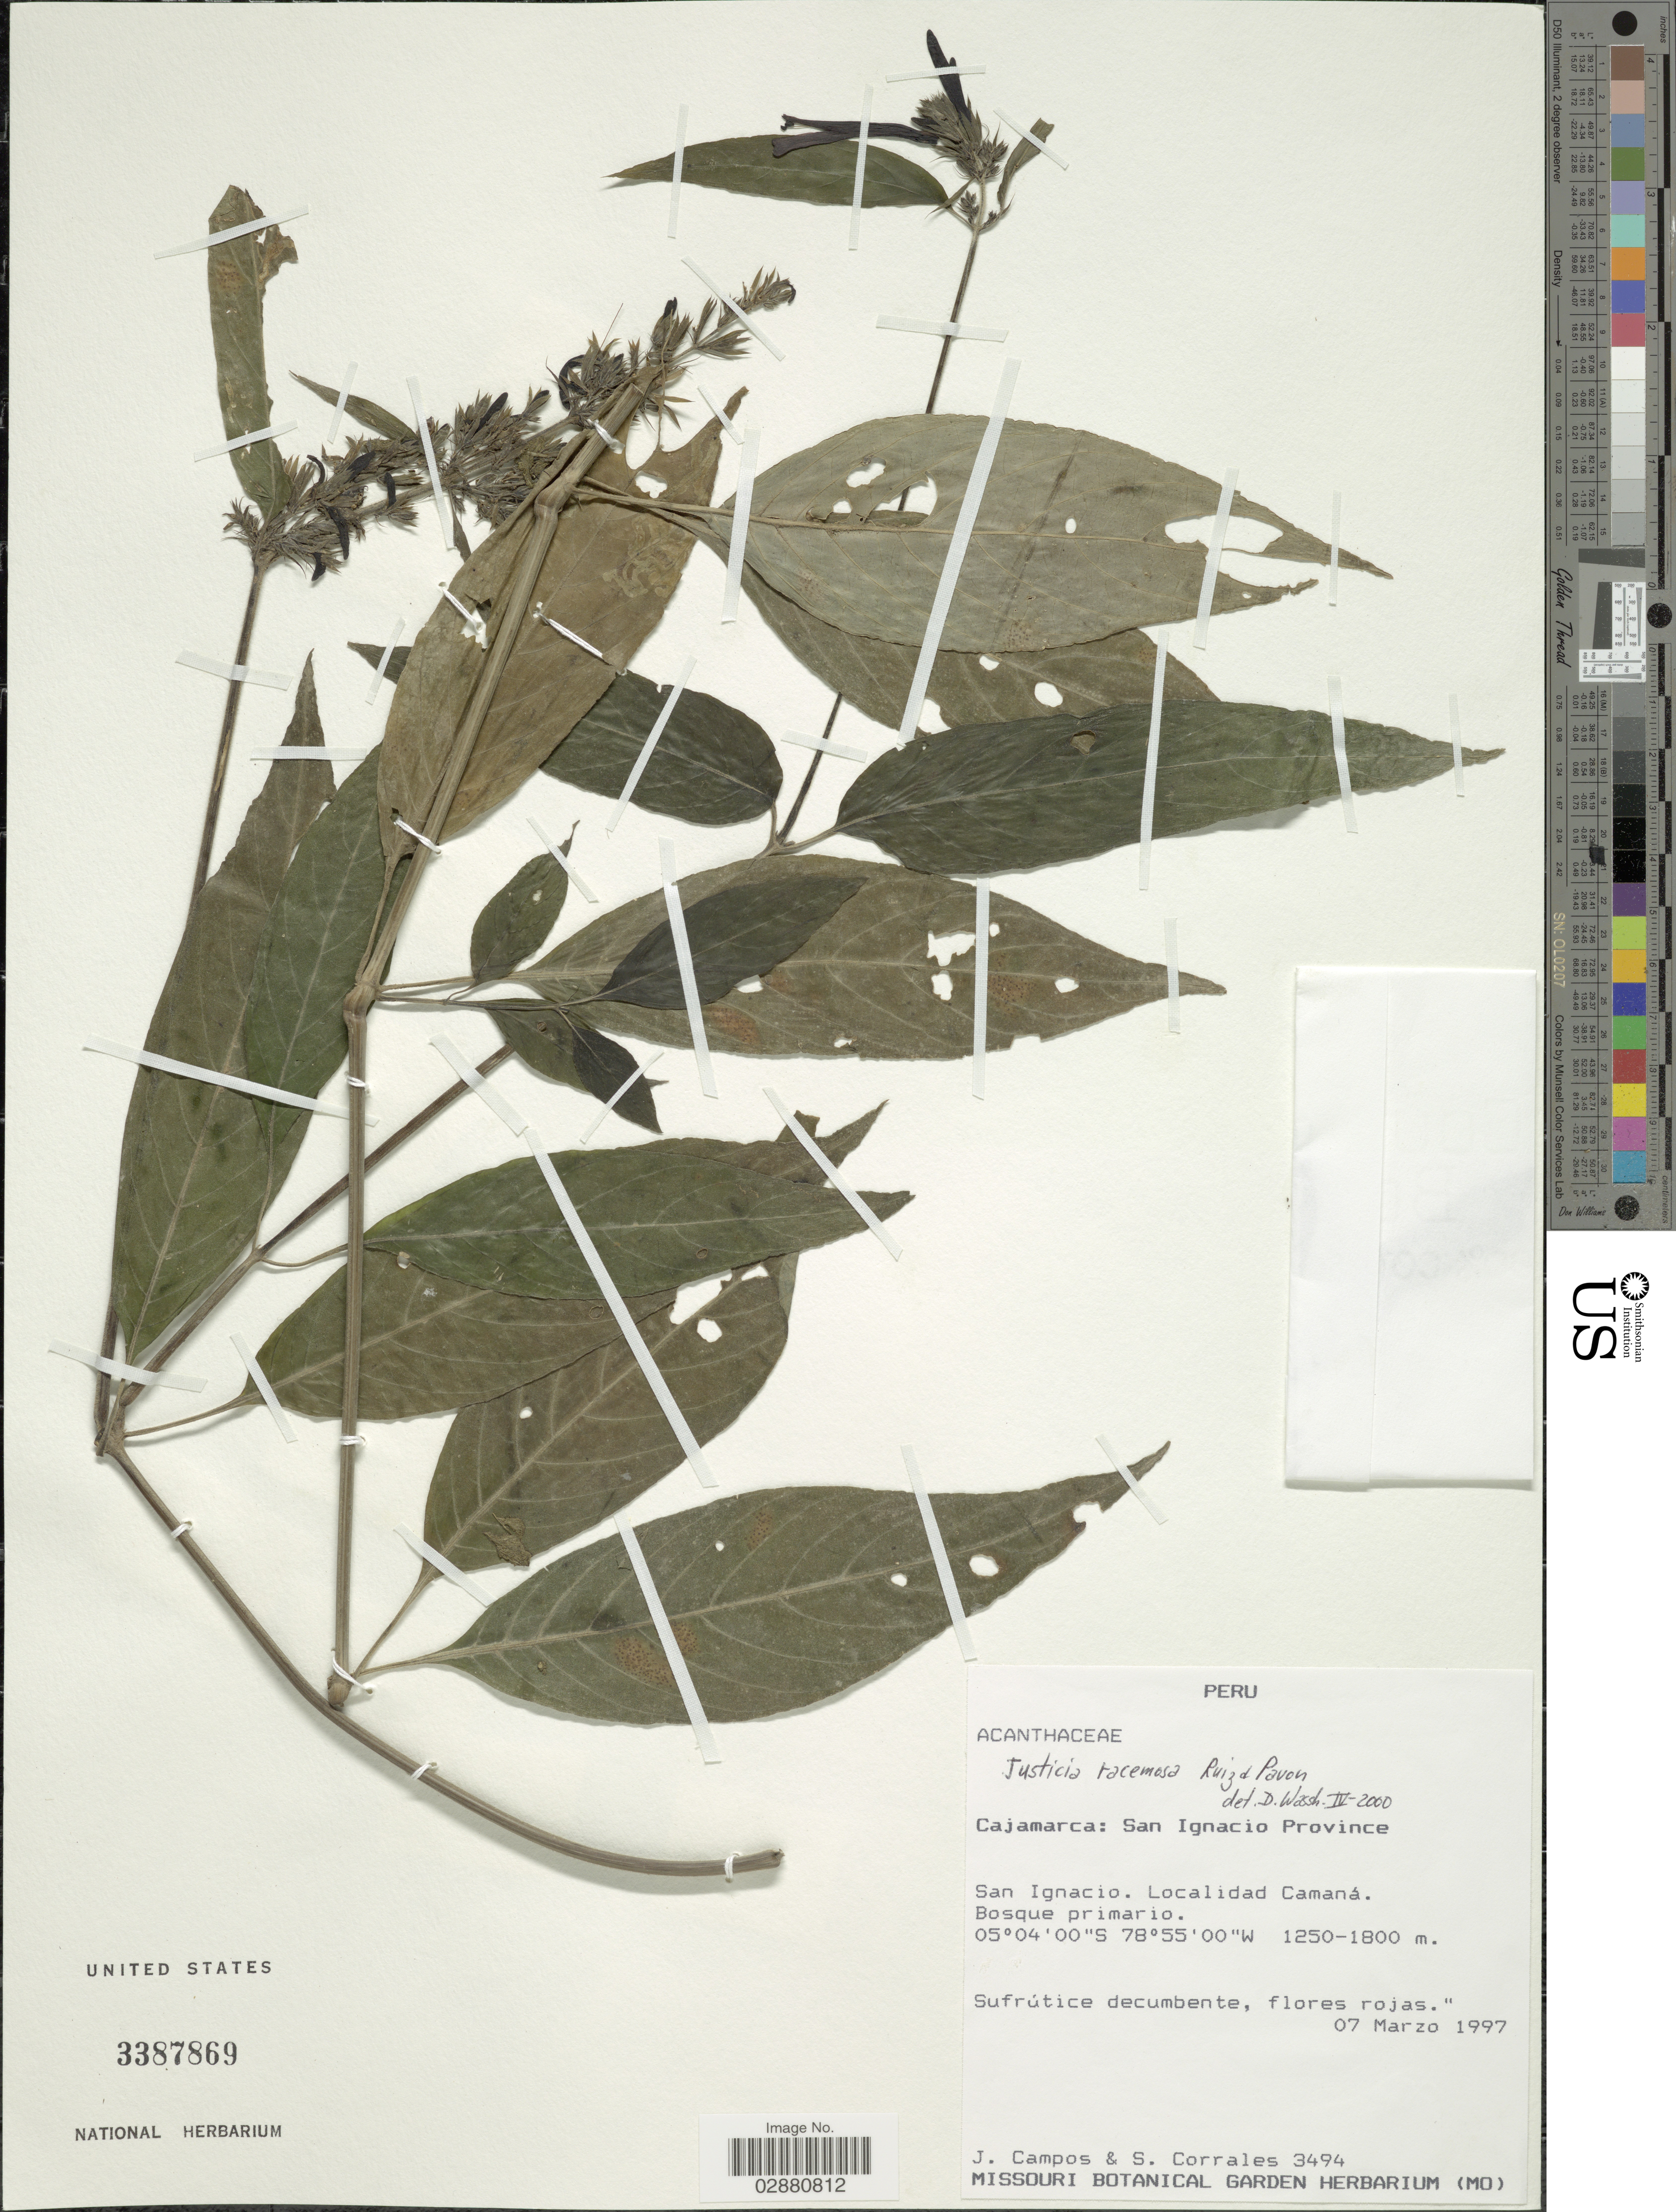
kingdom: Plantae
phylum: Tracheophyta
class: Magnoliopsida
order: Lamiales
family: Acanthaceae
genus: Justicia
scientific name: Justicia secunda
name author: Vahl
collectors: J. Campos & S. Corrales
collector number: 3494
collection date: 1997-03-07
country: Peru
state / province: Cajamarca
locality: San Ignacio Province. San Ignacio. Localidad Camaná.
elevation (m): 1250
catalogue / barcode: US 3387869